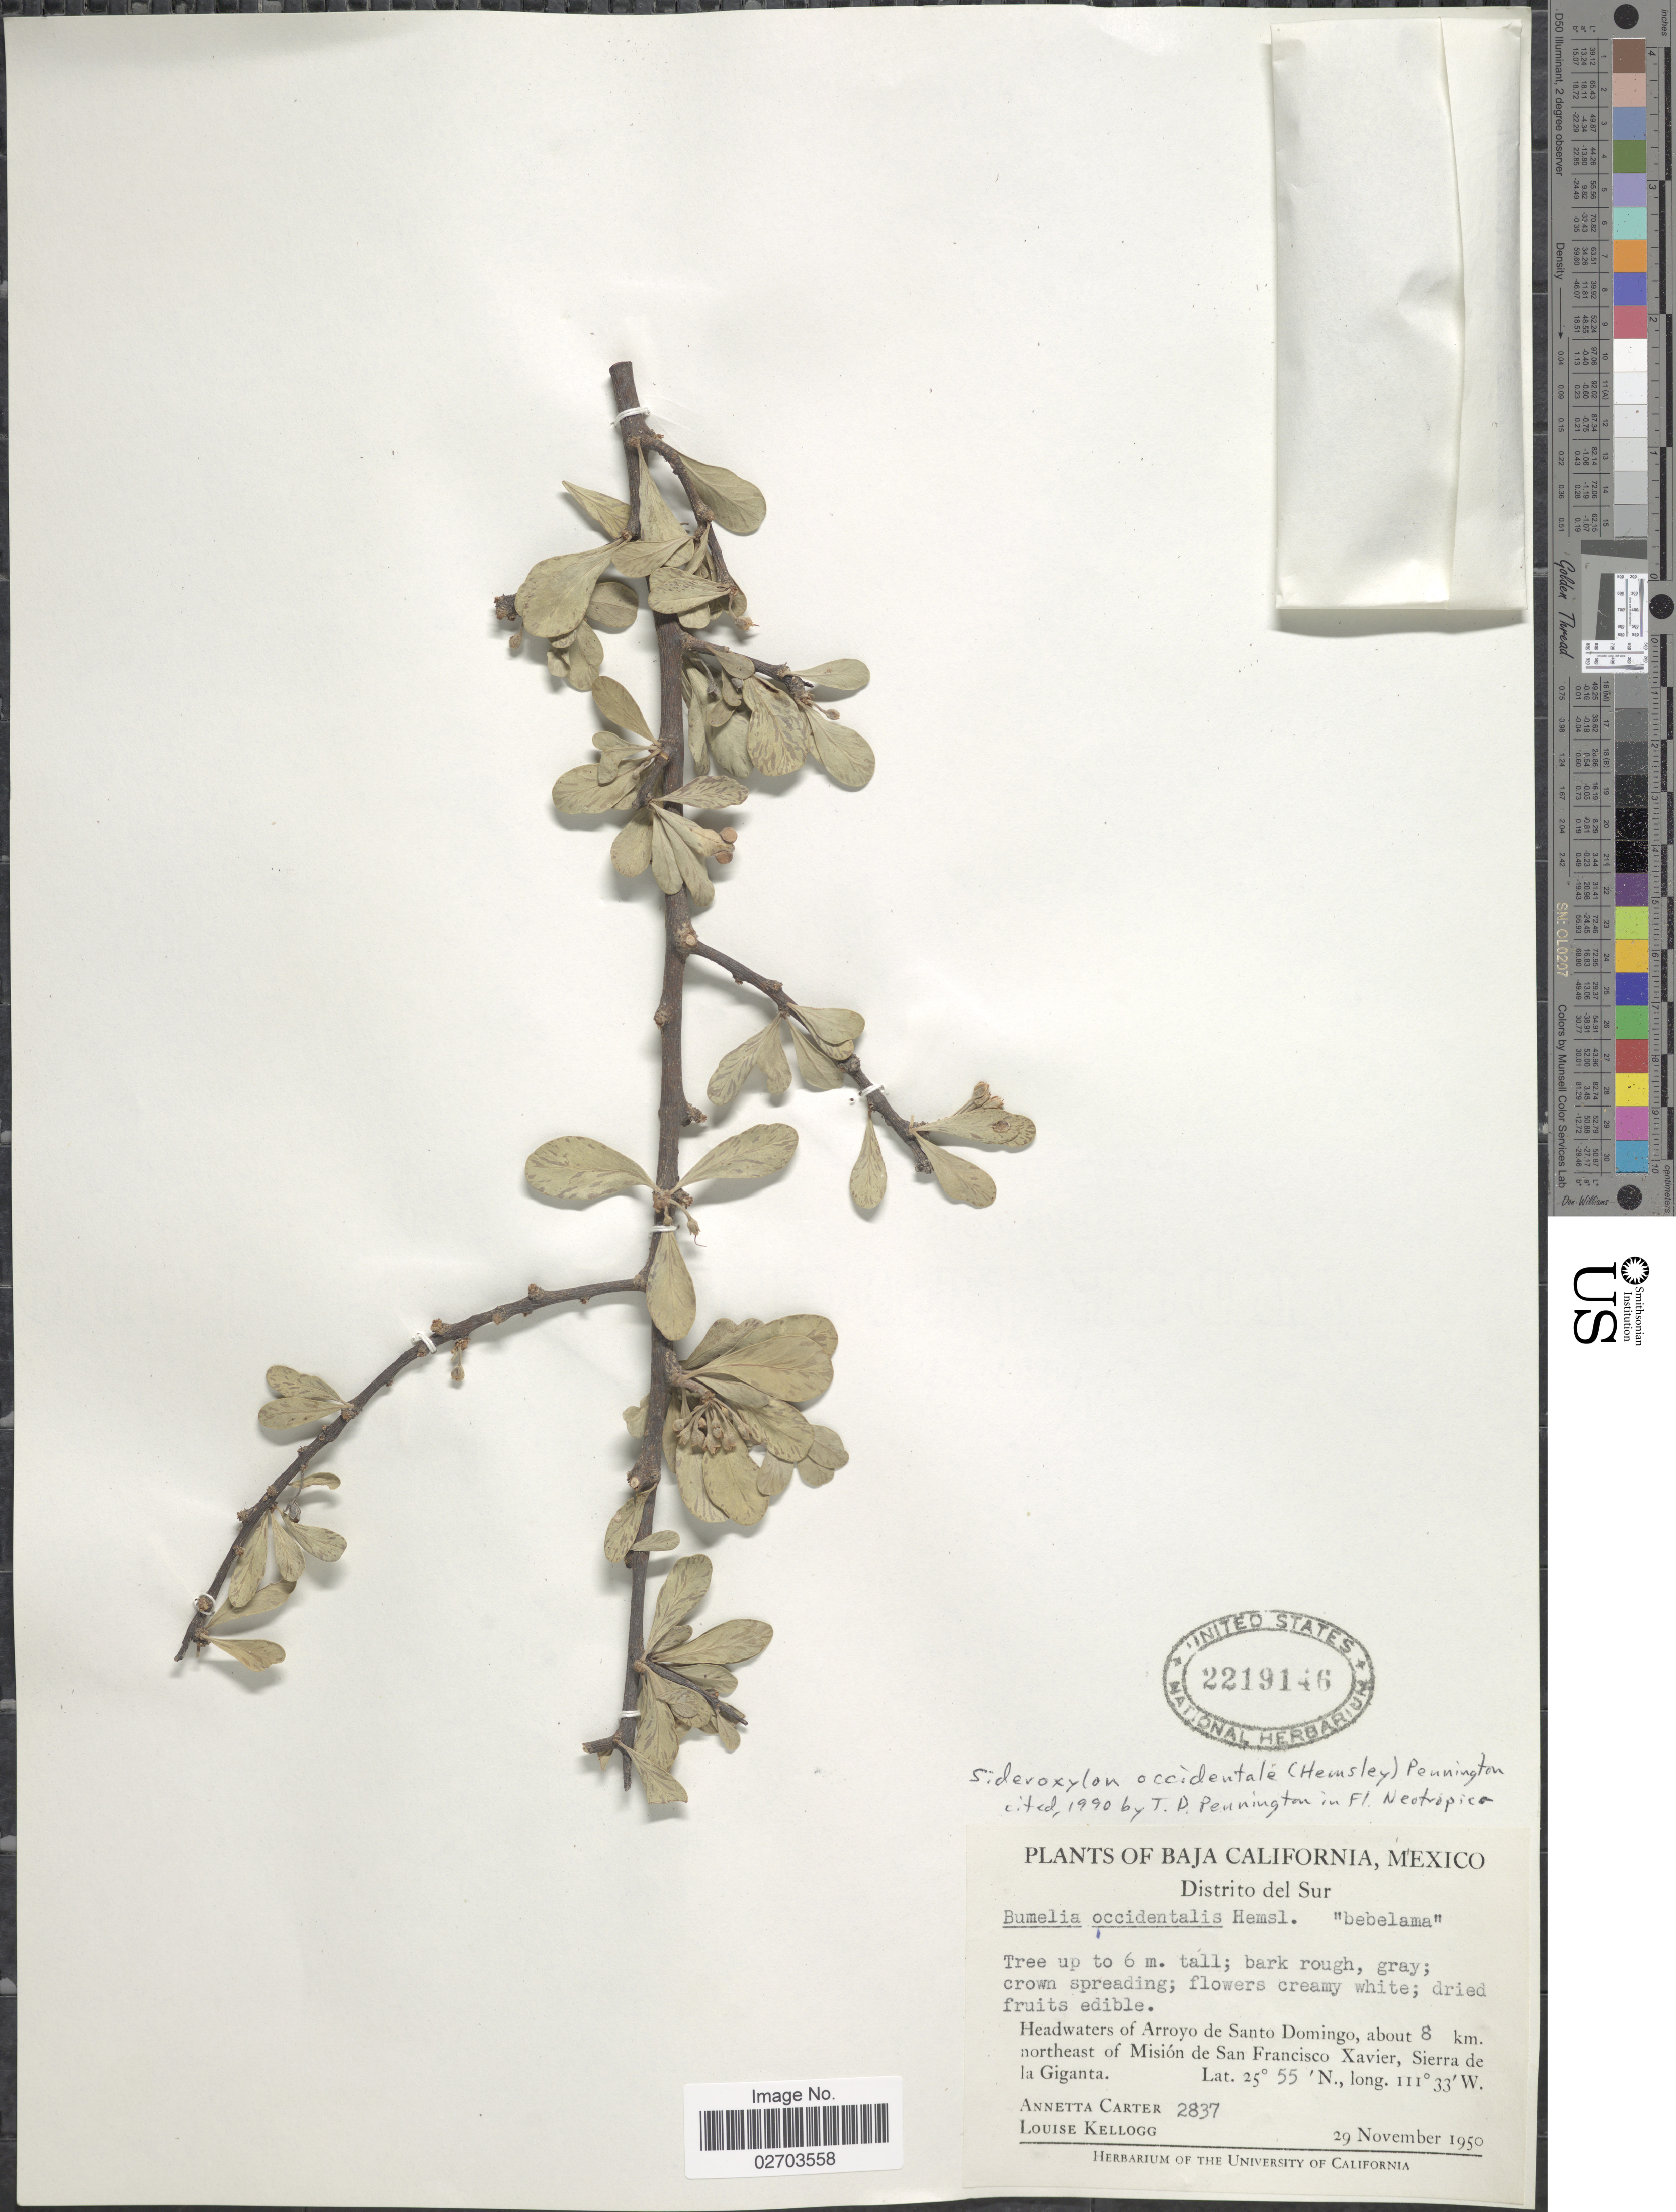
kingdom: Plantae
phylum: Tracheophyta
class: Magnoliopsida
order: Ericales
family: Sapotaceae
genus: Sideroxylon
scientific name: Sideroxylon occidentale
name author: (Hemsl.) T.D. Penn.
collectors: A. Carter & L. Kellogg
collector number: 2837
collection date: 1950-11-29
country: Mexico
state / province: Baja California Sur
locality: Baja California, Distrito del Sur, Headwaters of Arroyo de Santo Domingo, about 8 km. northeast of Mision de San Francisco Xavier, Sierra de la Giganta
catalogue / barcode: US 2219146